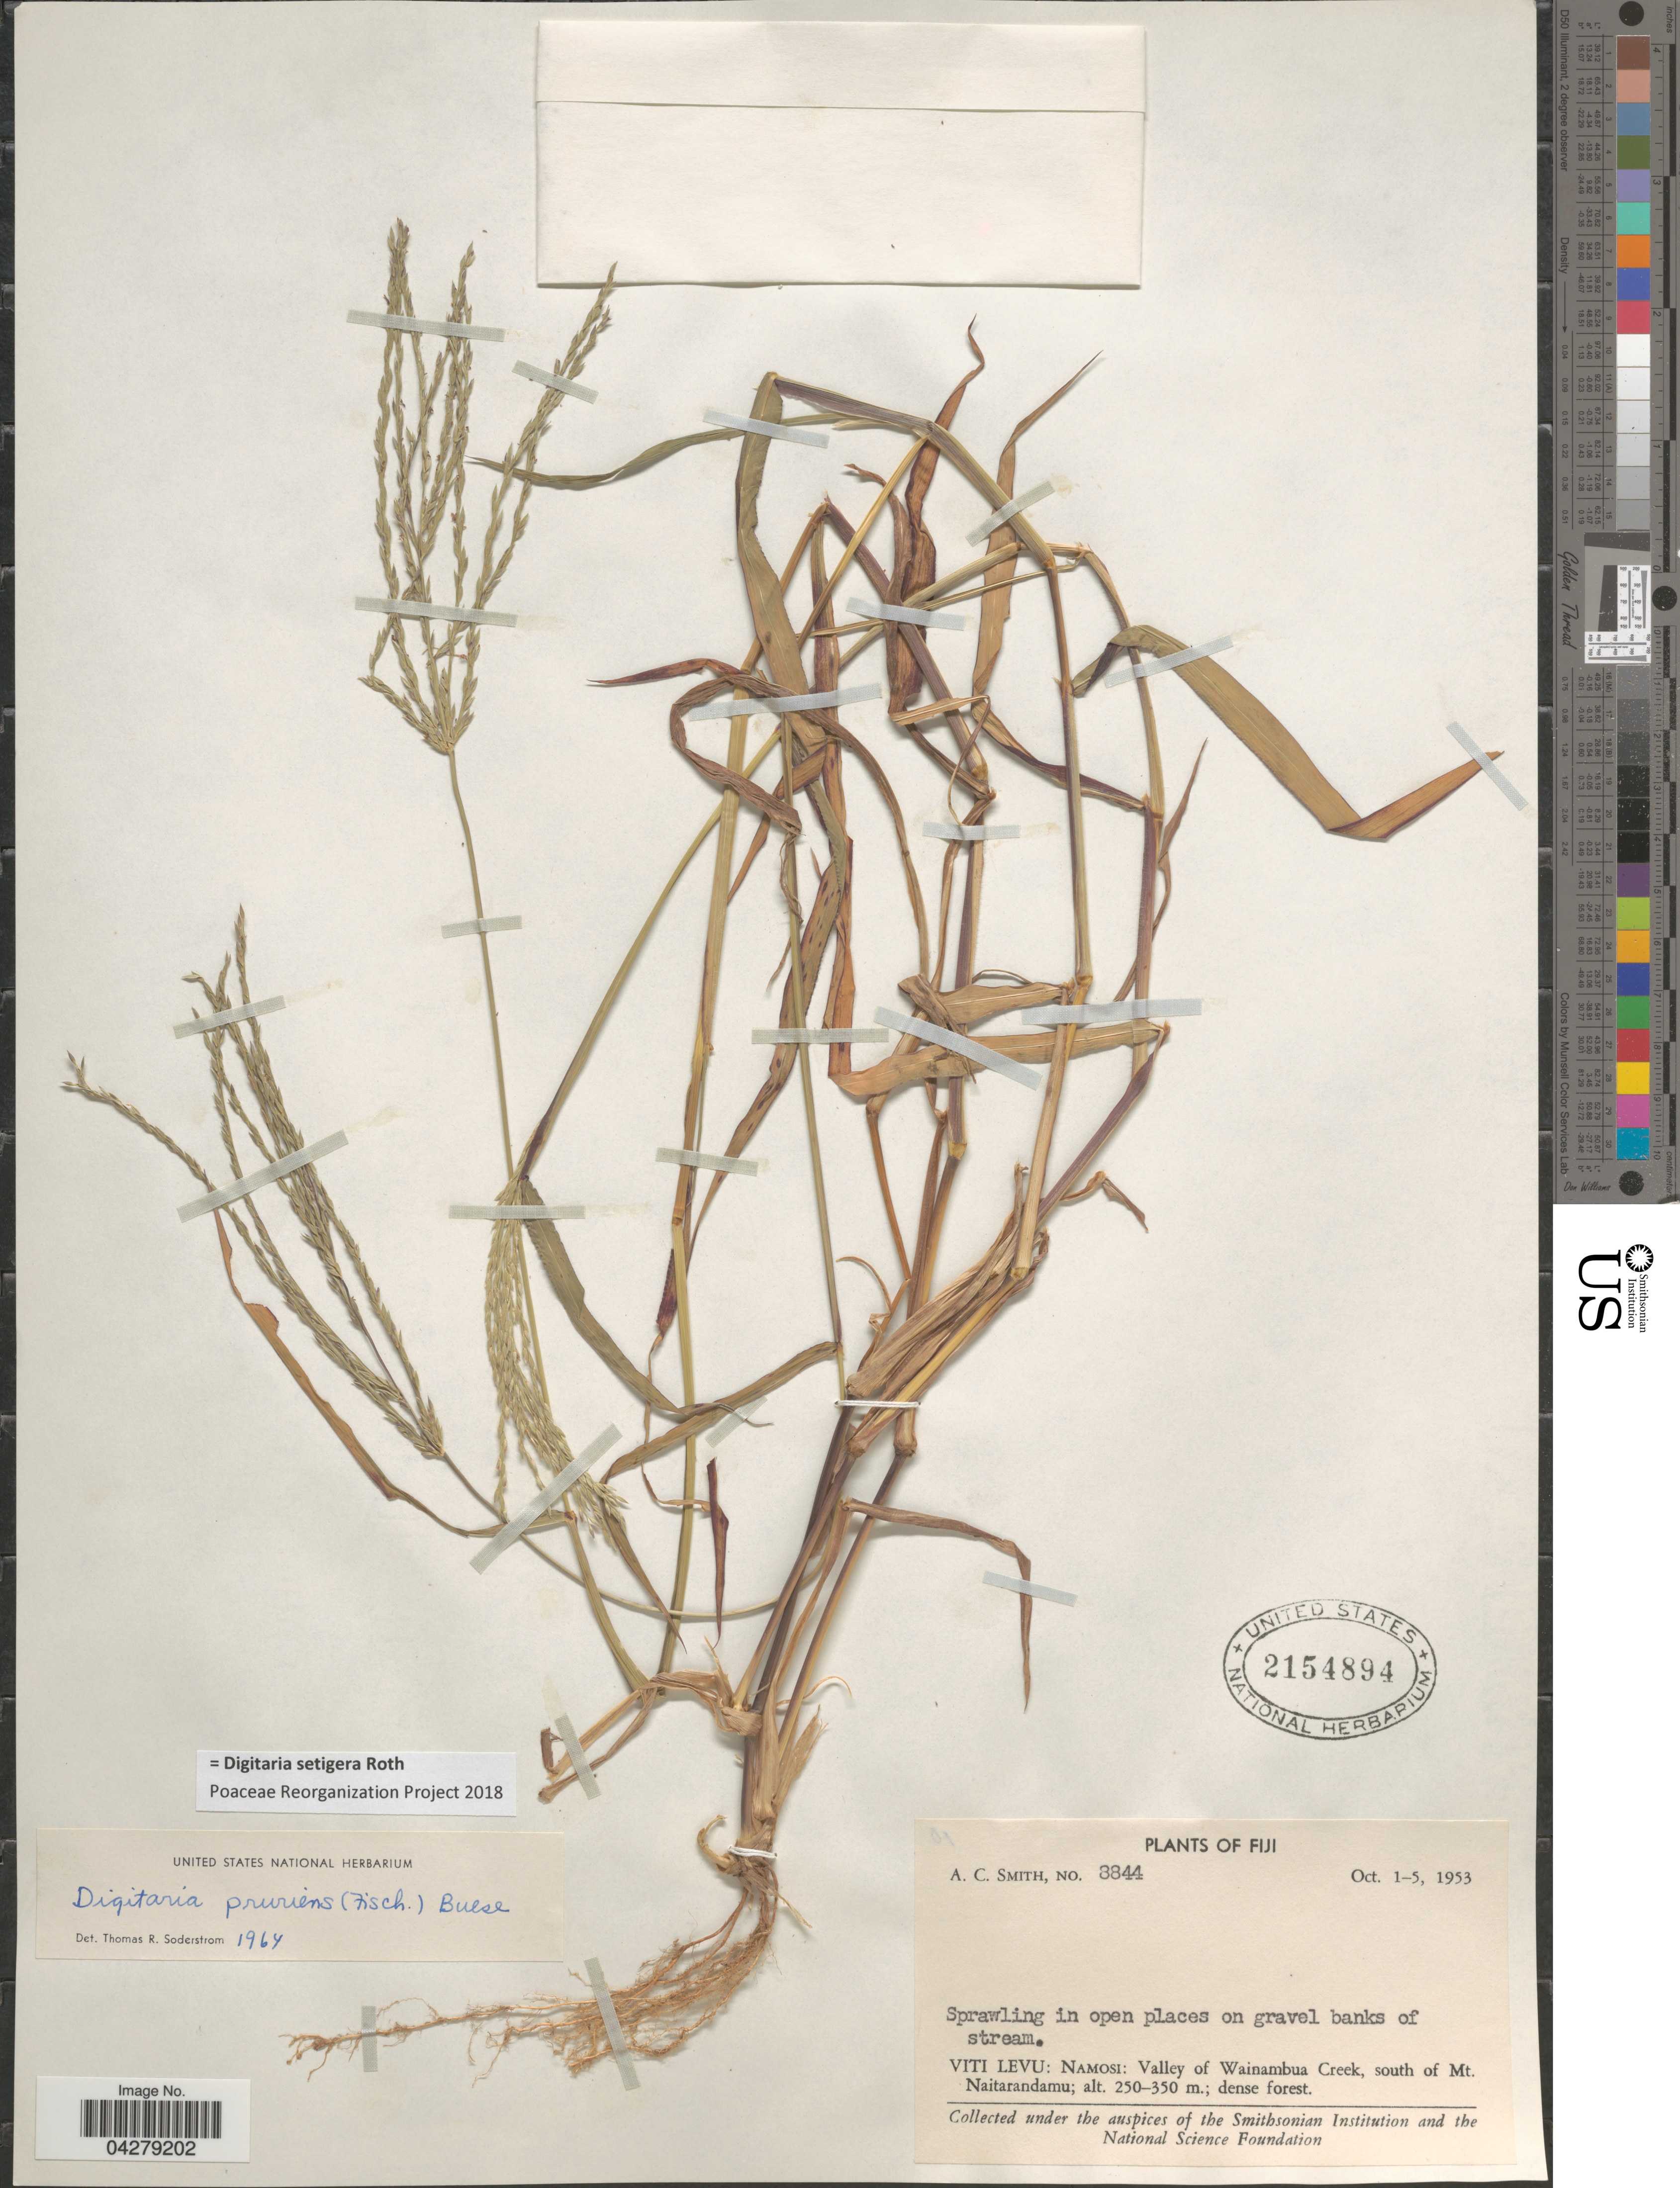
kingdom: Plantae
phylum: Tracheophyta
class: Liliopsida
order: Poales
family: Poaceae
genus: Digitaria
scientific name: Digitaria setigera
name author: Roth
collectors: A. C. Smith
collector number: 3844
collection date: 1953-10-01/1953-10-05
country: Fiji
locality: Viti Levu: Namosi: Valley of Wainambua Creek, south of Mt. Naitarandamu.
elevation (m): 250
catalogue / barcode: US 2154894